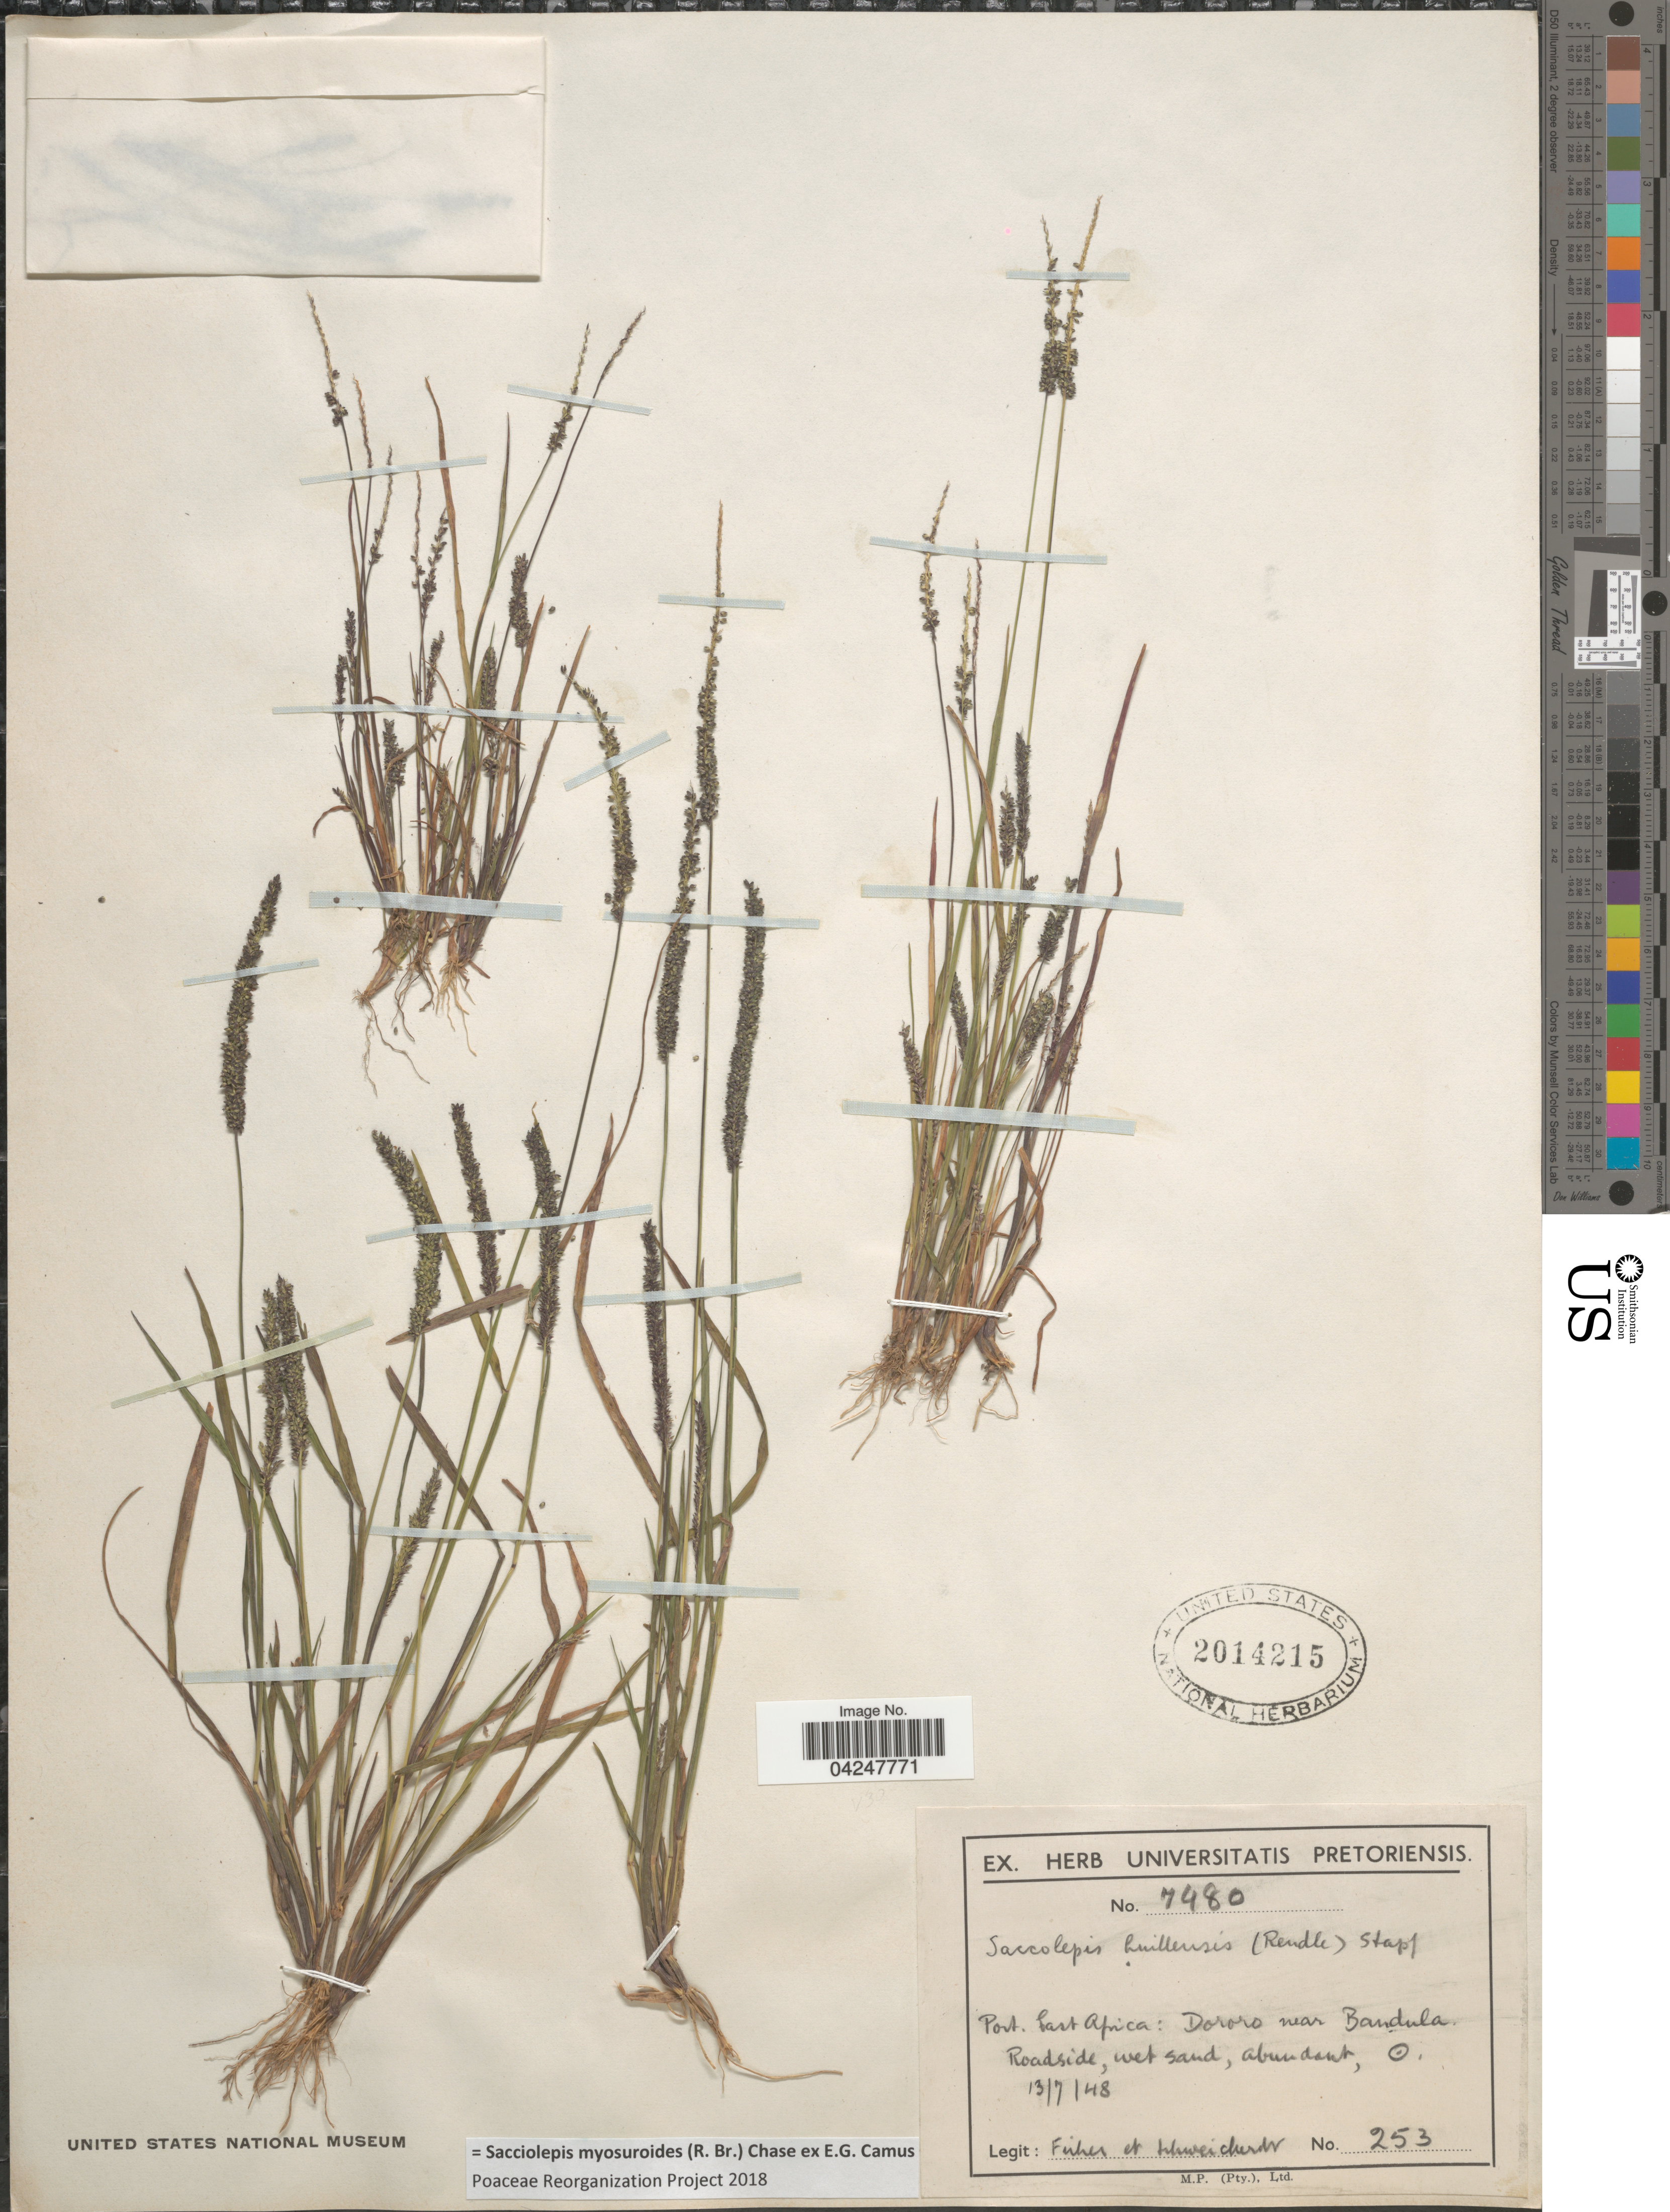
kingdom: Plantae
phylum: Tracheophyta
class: Liliopsida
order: Poales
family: Poaceae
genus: Sacciolepis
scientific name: Sacciolepis myosuroides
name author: (R. Br.) Chase ex E.G. Camus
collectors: Fuher & -. Schweickerdt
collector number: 253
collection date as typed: Transcribed d/m/y: 13/7/48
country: Mozambique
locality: Port. East Africa: Dororo near Bandula.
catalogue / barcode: US 2014215